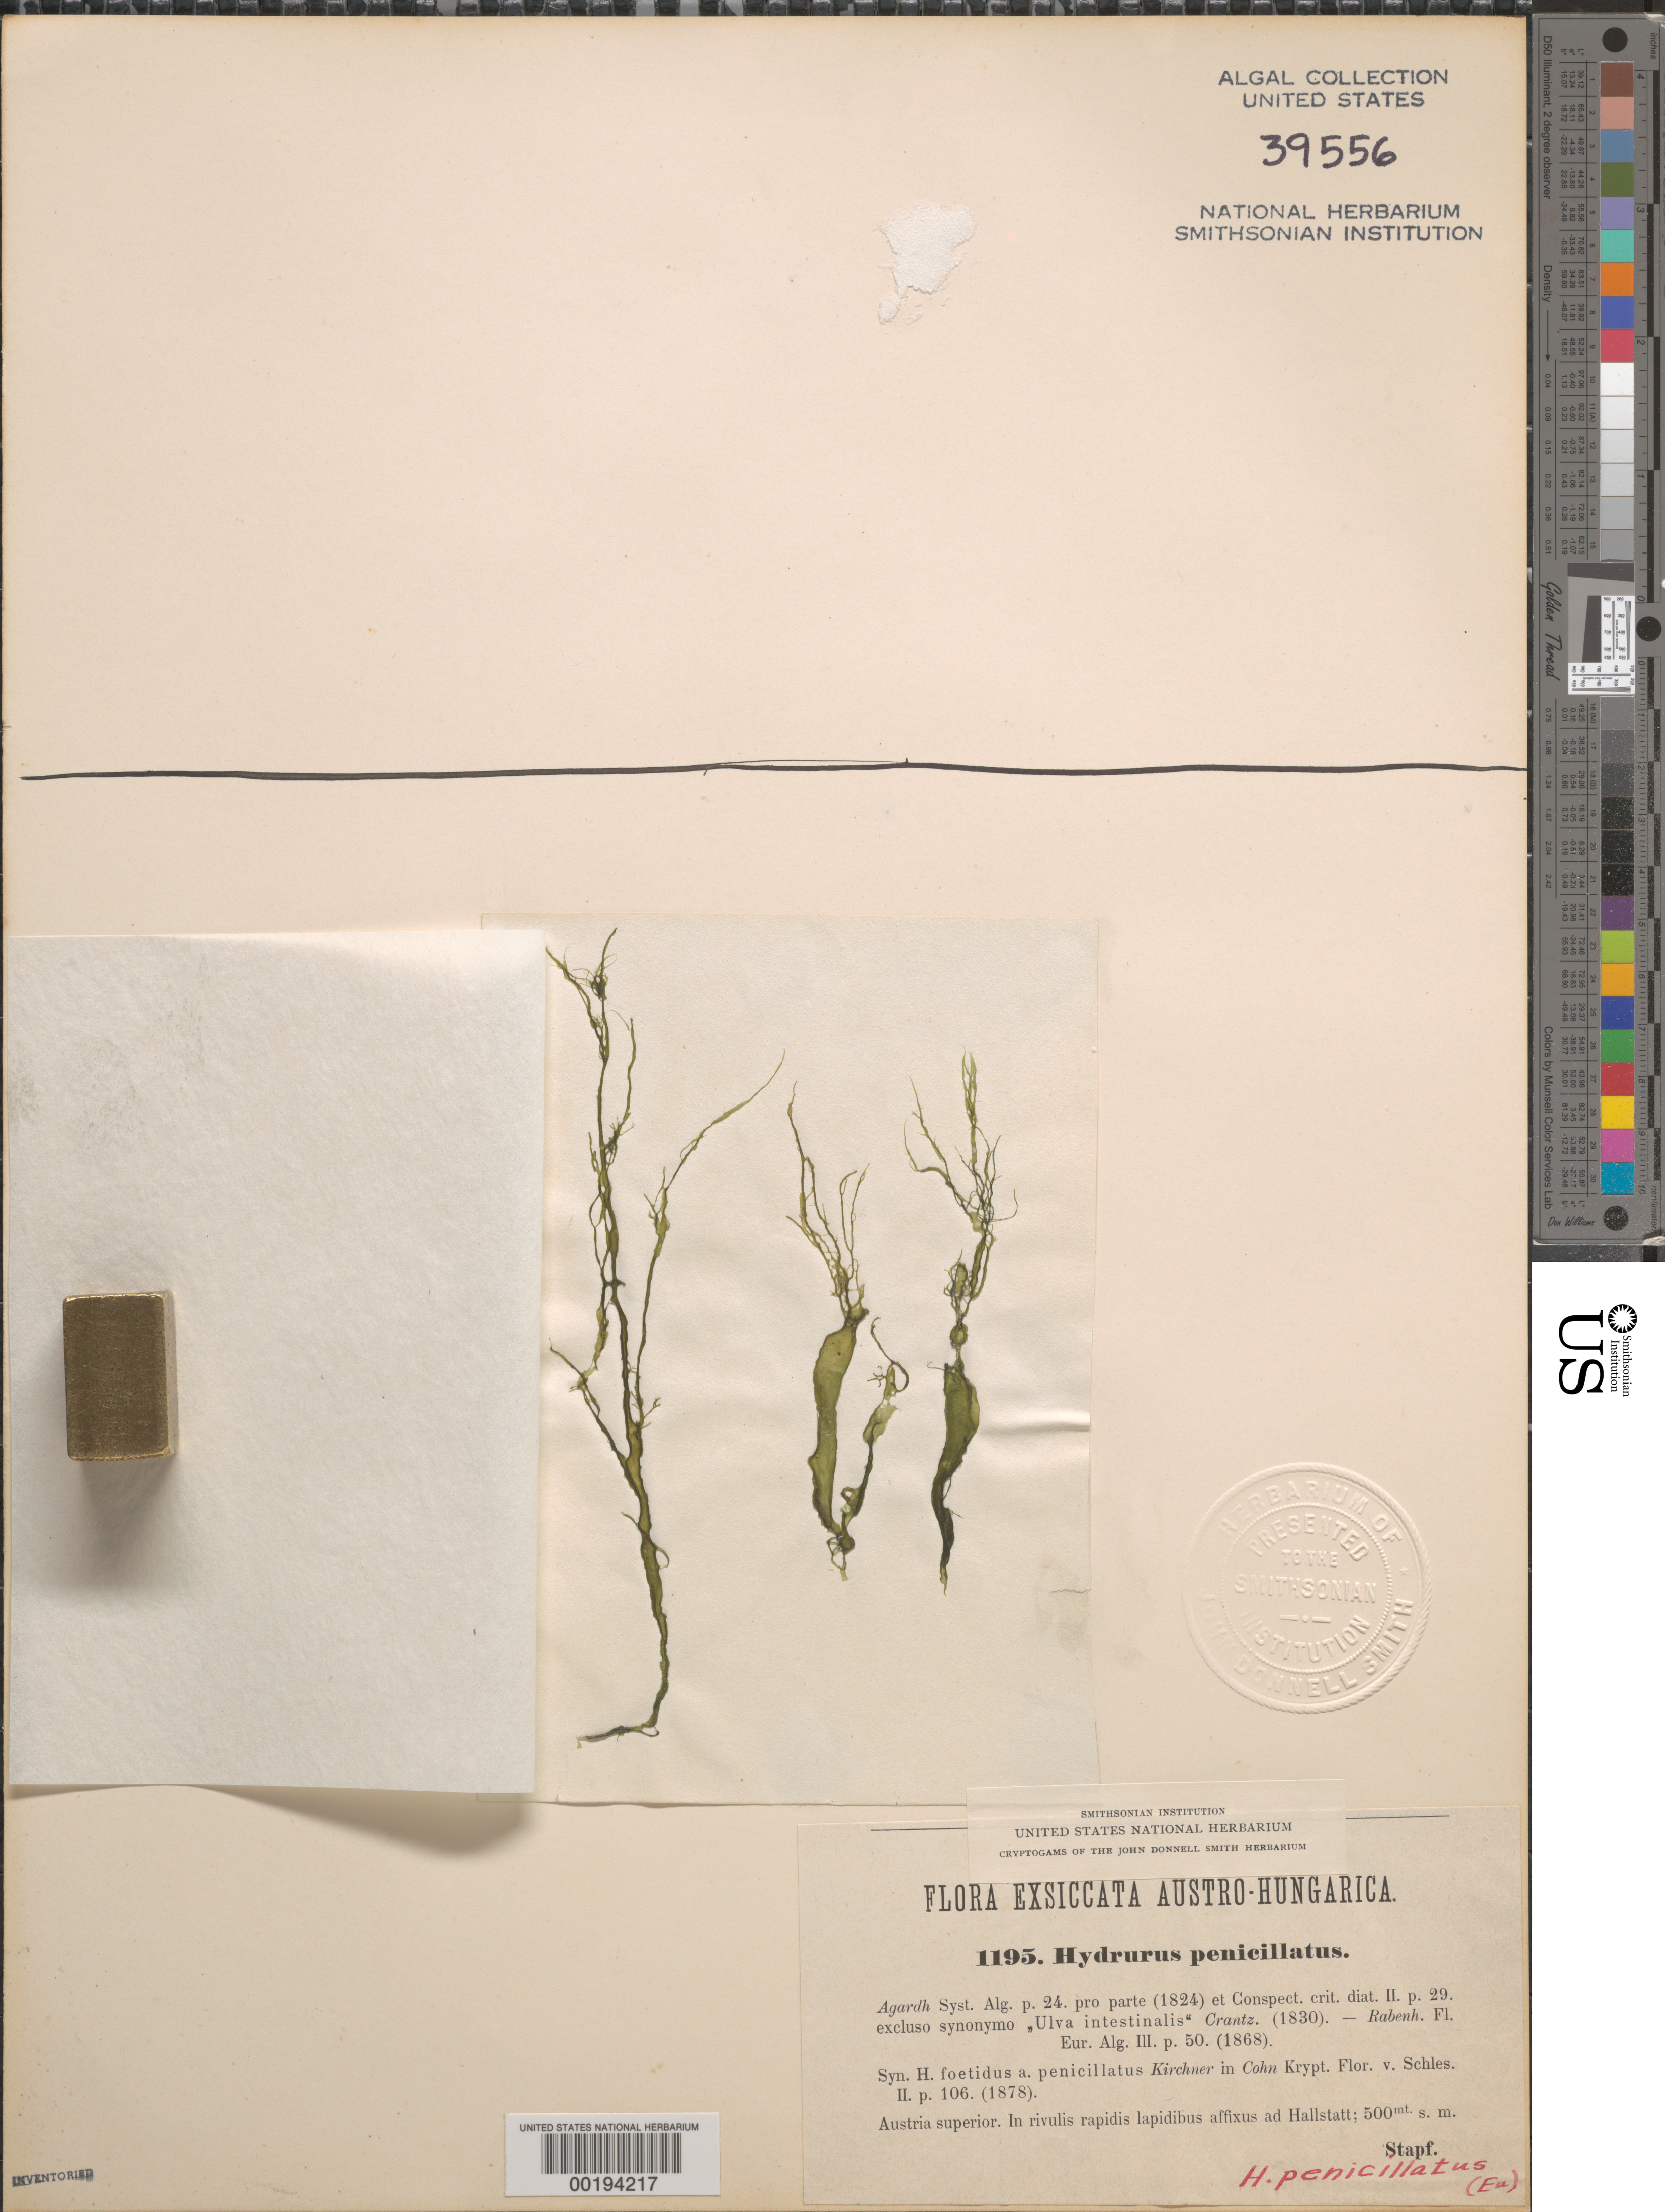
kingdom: Chromista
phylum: Ochrophyta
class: Chrysophyceae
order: Hydrurales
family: Hydruraceae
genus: Hydrurus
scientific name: Hydrurus penicillatus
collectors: O. Stapf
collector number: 1195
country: Austria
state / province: Oberosterreich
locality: Hallstadt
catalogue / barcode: US 39556